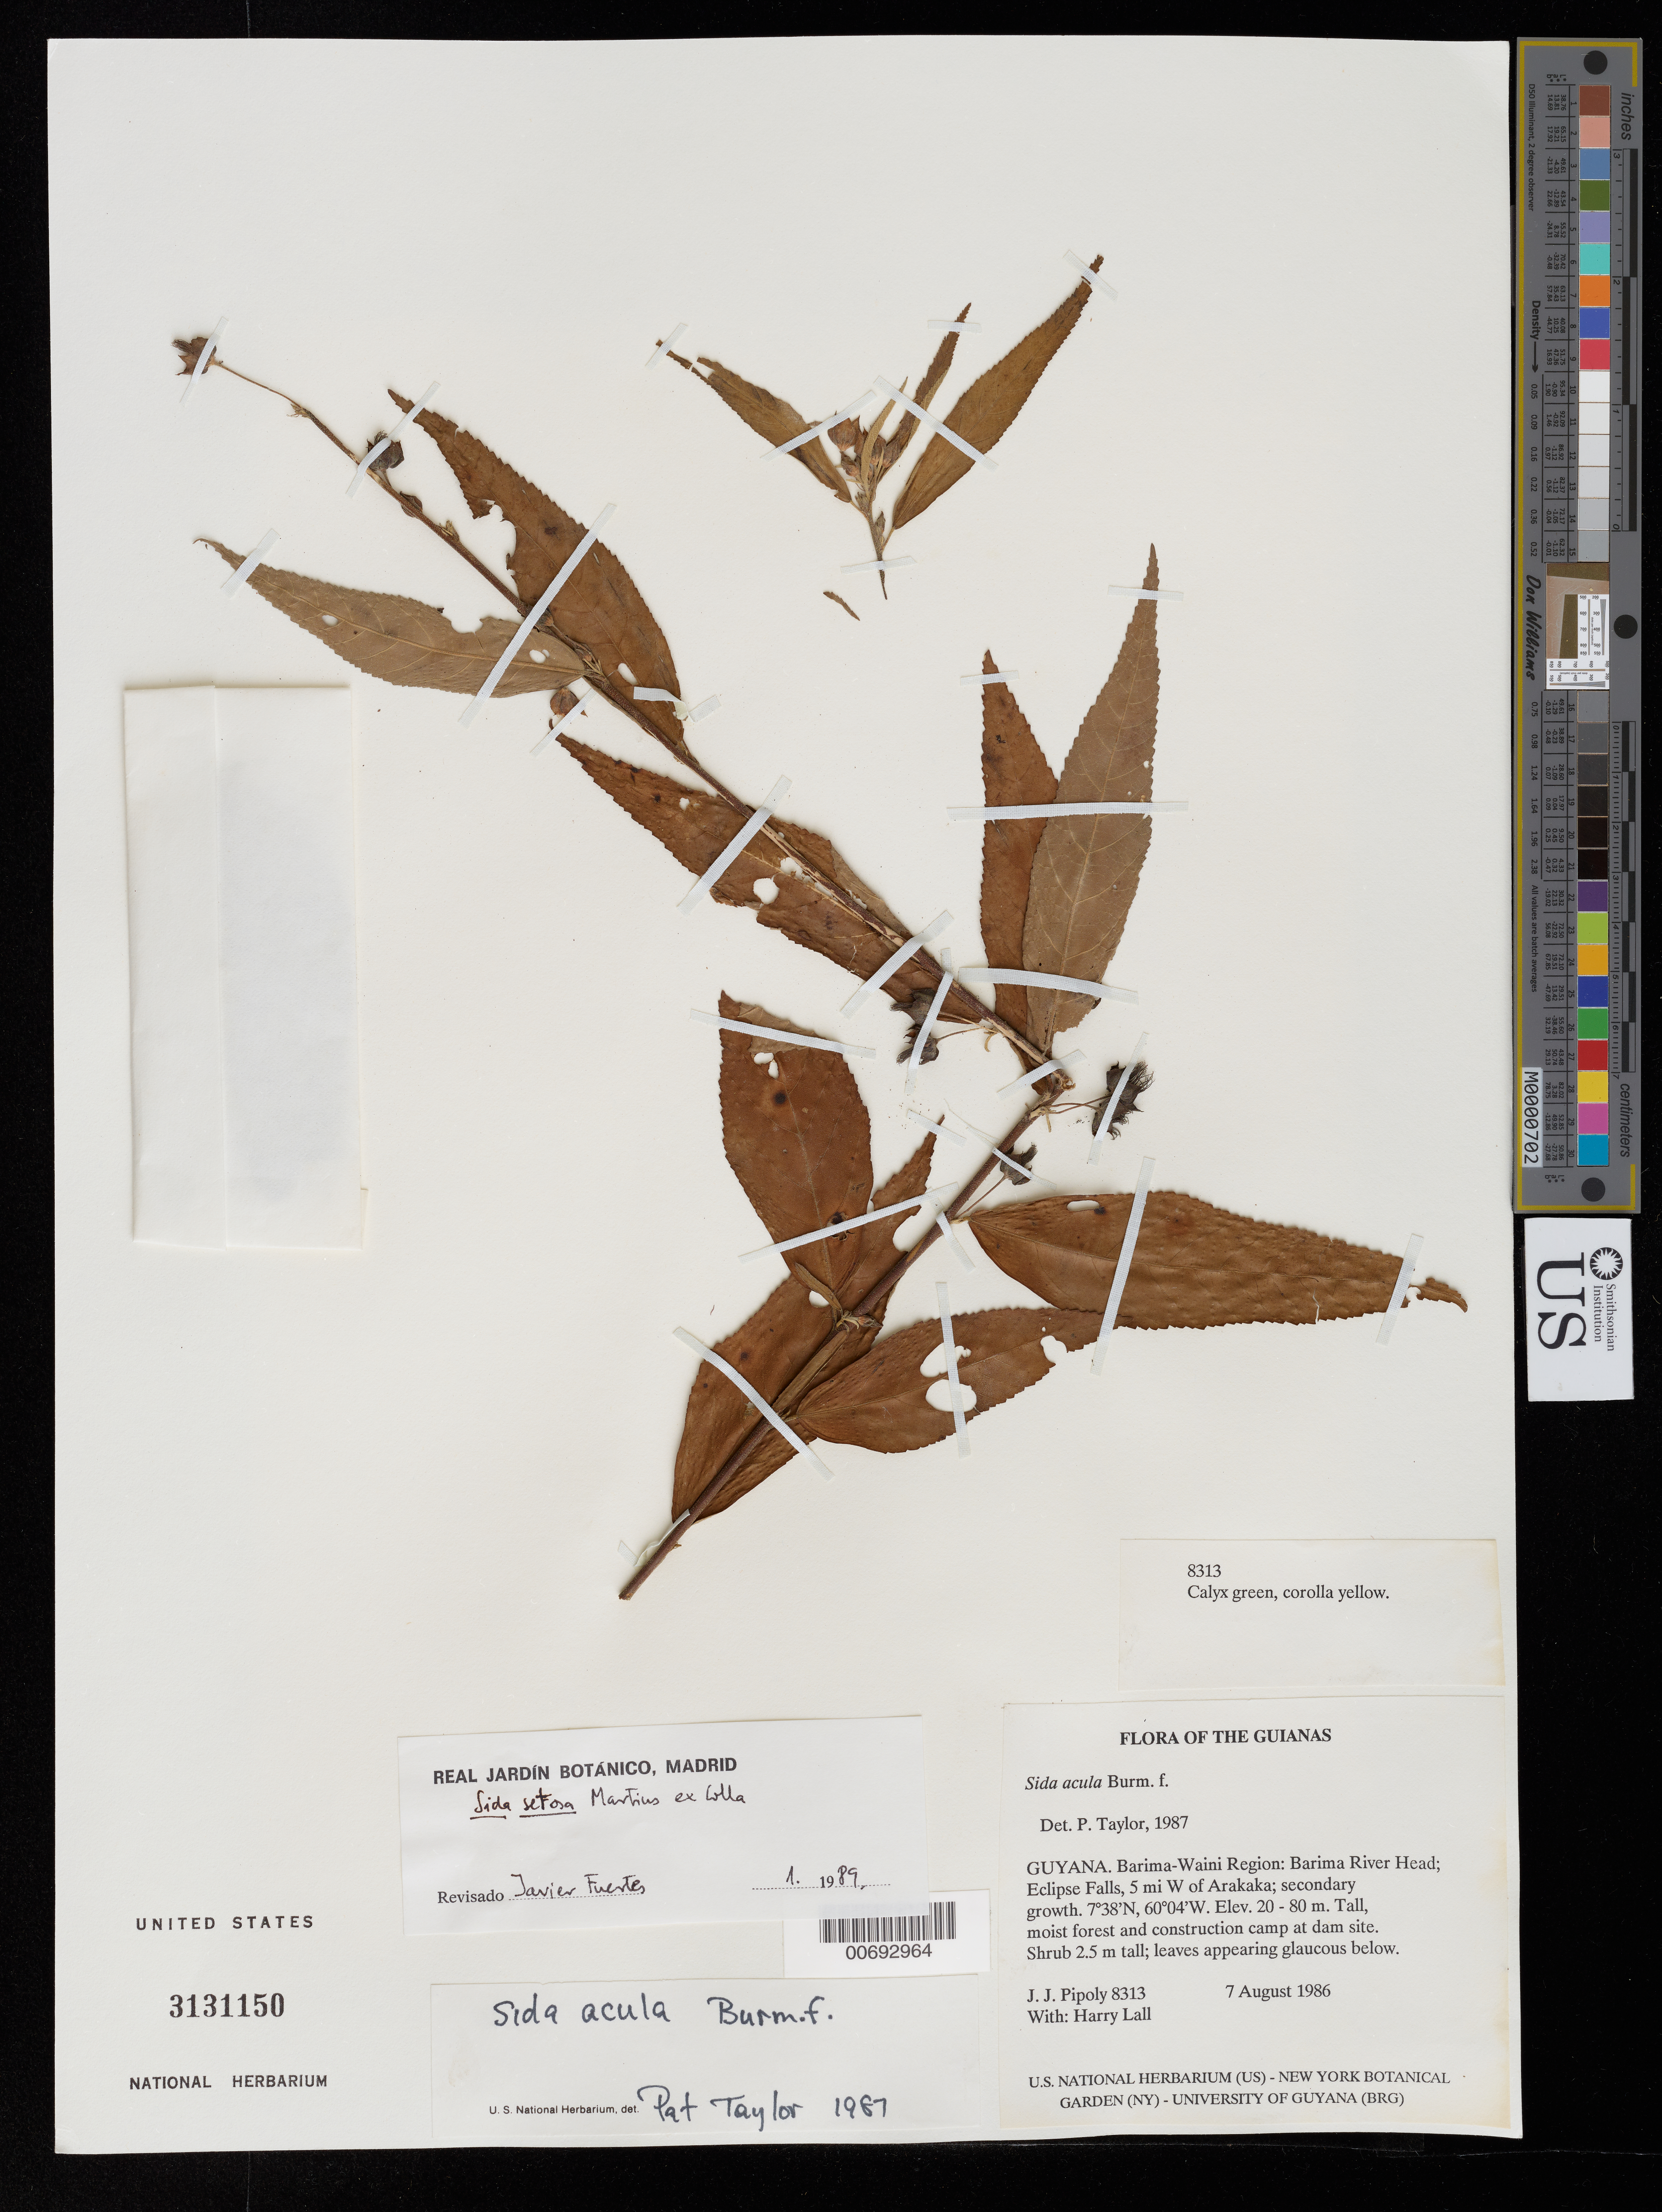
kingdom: Plantae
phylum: Tracheophyta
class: Magnoliopsida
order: Malvales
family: Malvaceae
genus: Sida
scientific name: Sida setosa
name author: Mart. ex Colla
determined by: Dorr, L. J., (BOT), Smithsonian Institution - National Museum of Natural History (UNITED STATES)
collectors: J. J. Pipoly & H. Lall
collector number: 8313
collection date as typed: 7 August 1986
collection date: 1986-08-07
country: Guyana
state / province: Barima-Waini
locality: Barima River head; Eclipse Falls, 5 mi W of Arakaka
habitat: Secondary growth, tall moist forest and construction camp at dam site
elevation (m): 20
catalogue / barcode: US 3131150